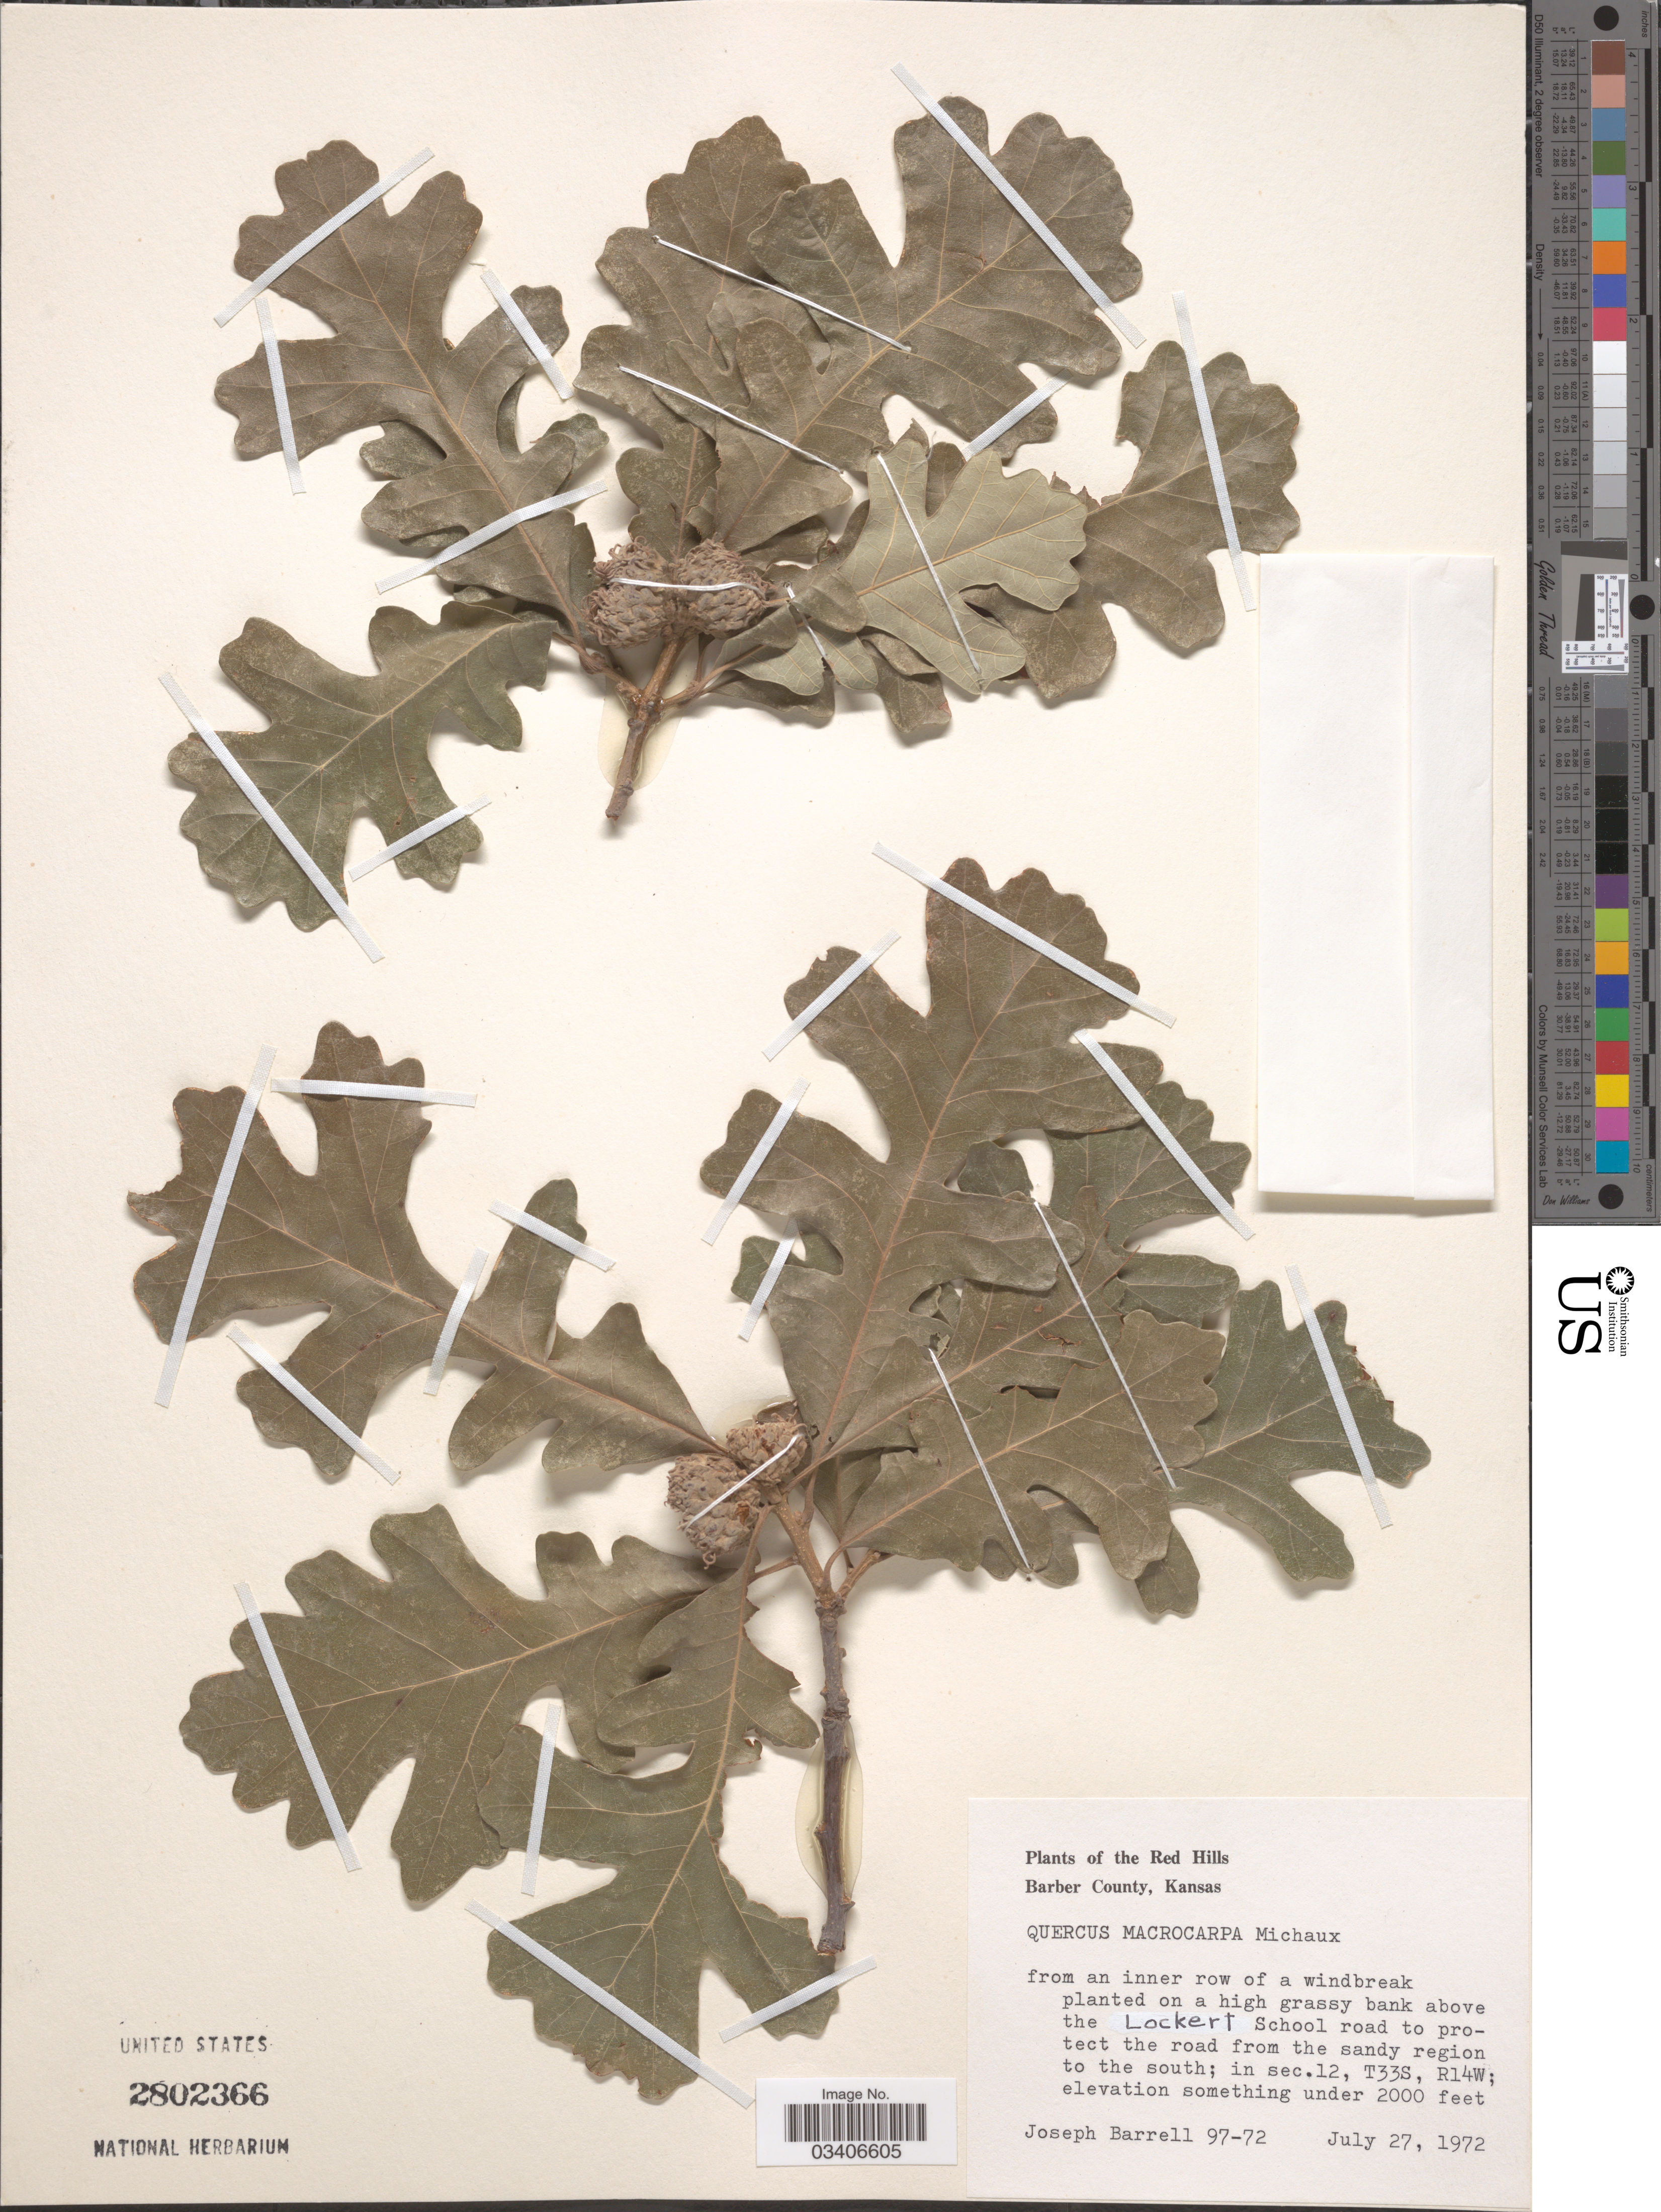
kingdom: Plantae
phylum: Tracheophyta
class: Magnoliopsida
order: Fagales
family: Fagaceae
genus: Quercus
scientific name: Quercus macrocarpa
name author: Michx.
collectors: J. Barrell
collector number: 97-72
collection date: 1972-07-27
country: United States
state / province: Kansas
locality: The Red Hills, Barber County. Planted on a high grassy bank above the Lockert School road to protect the road from the sandy region to the south; in sec. 12, T33S, R14W.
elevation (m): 610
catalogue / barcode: US 2802366